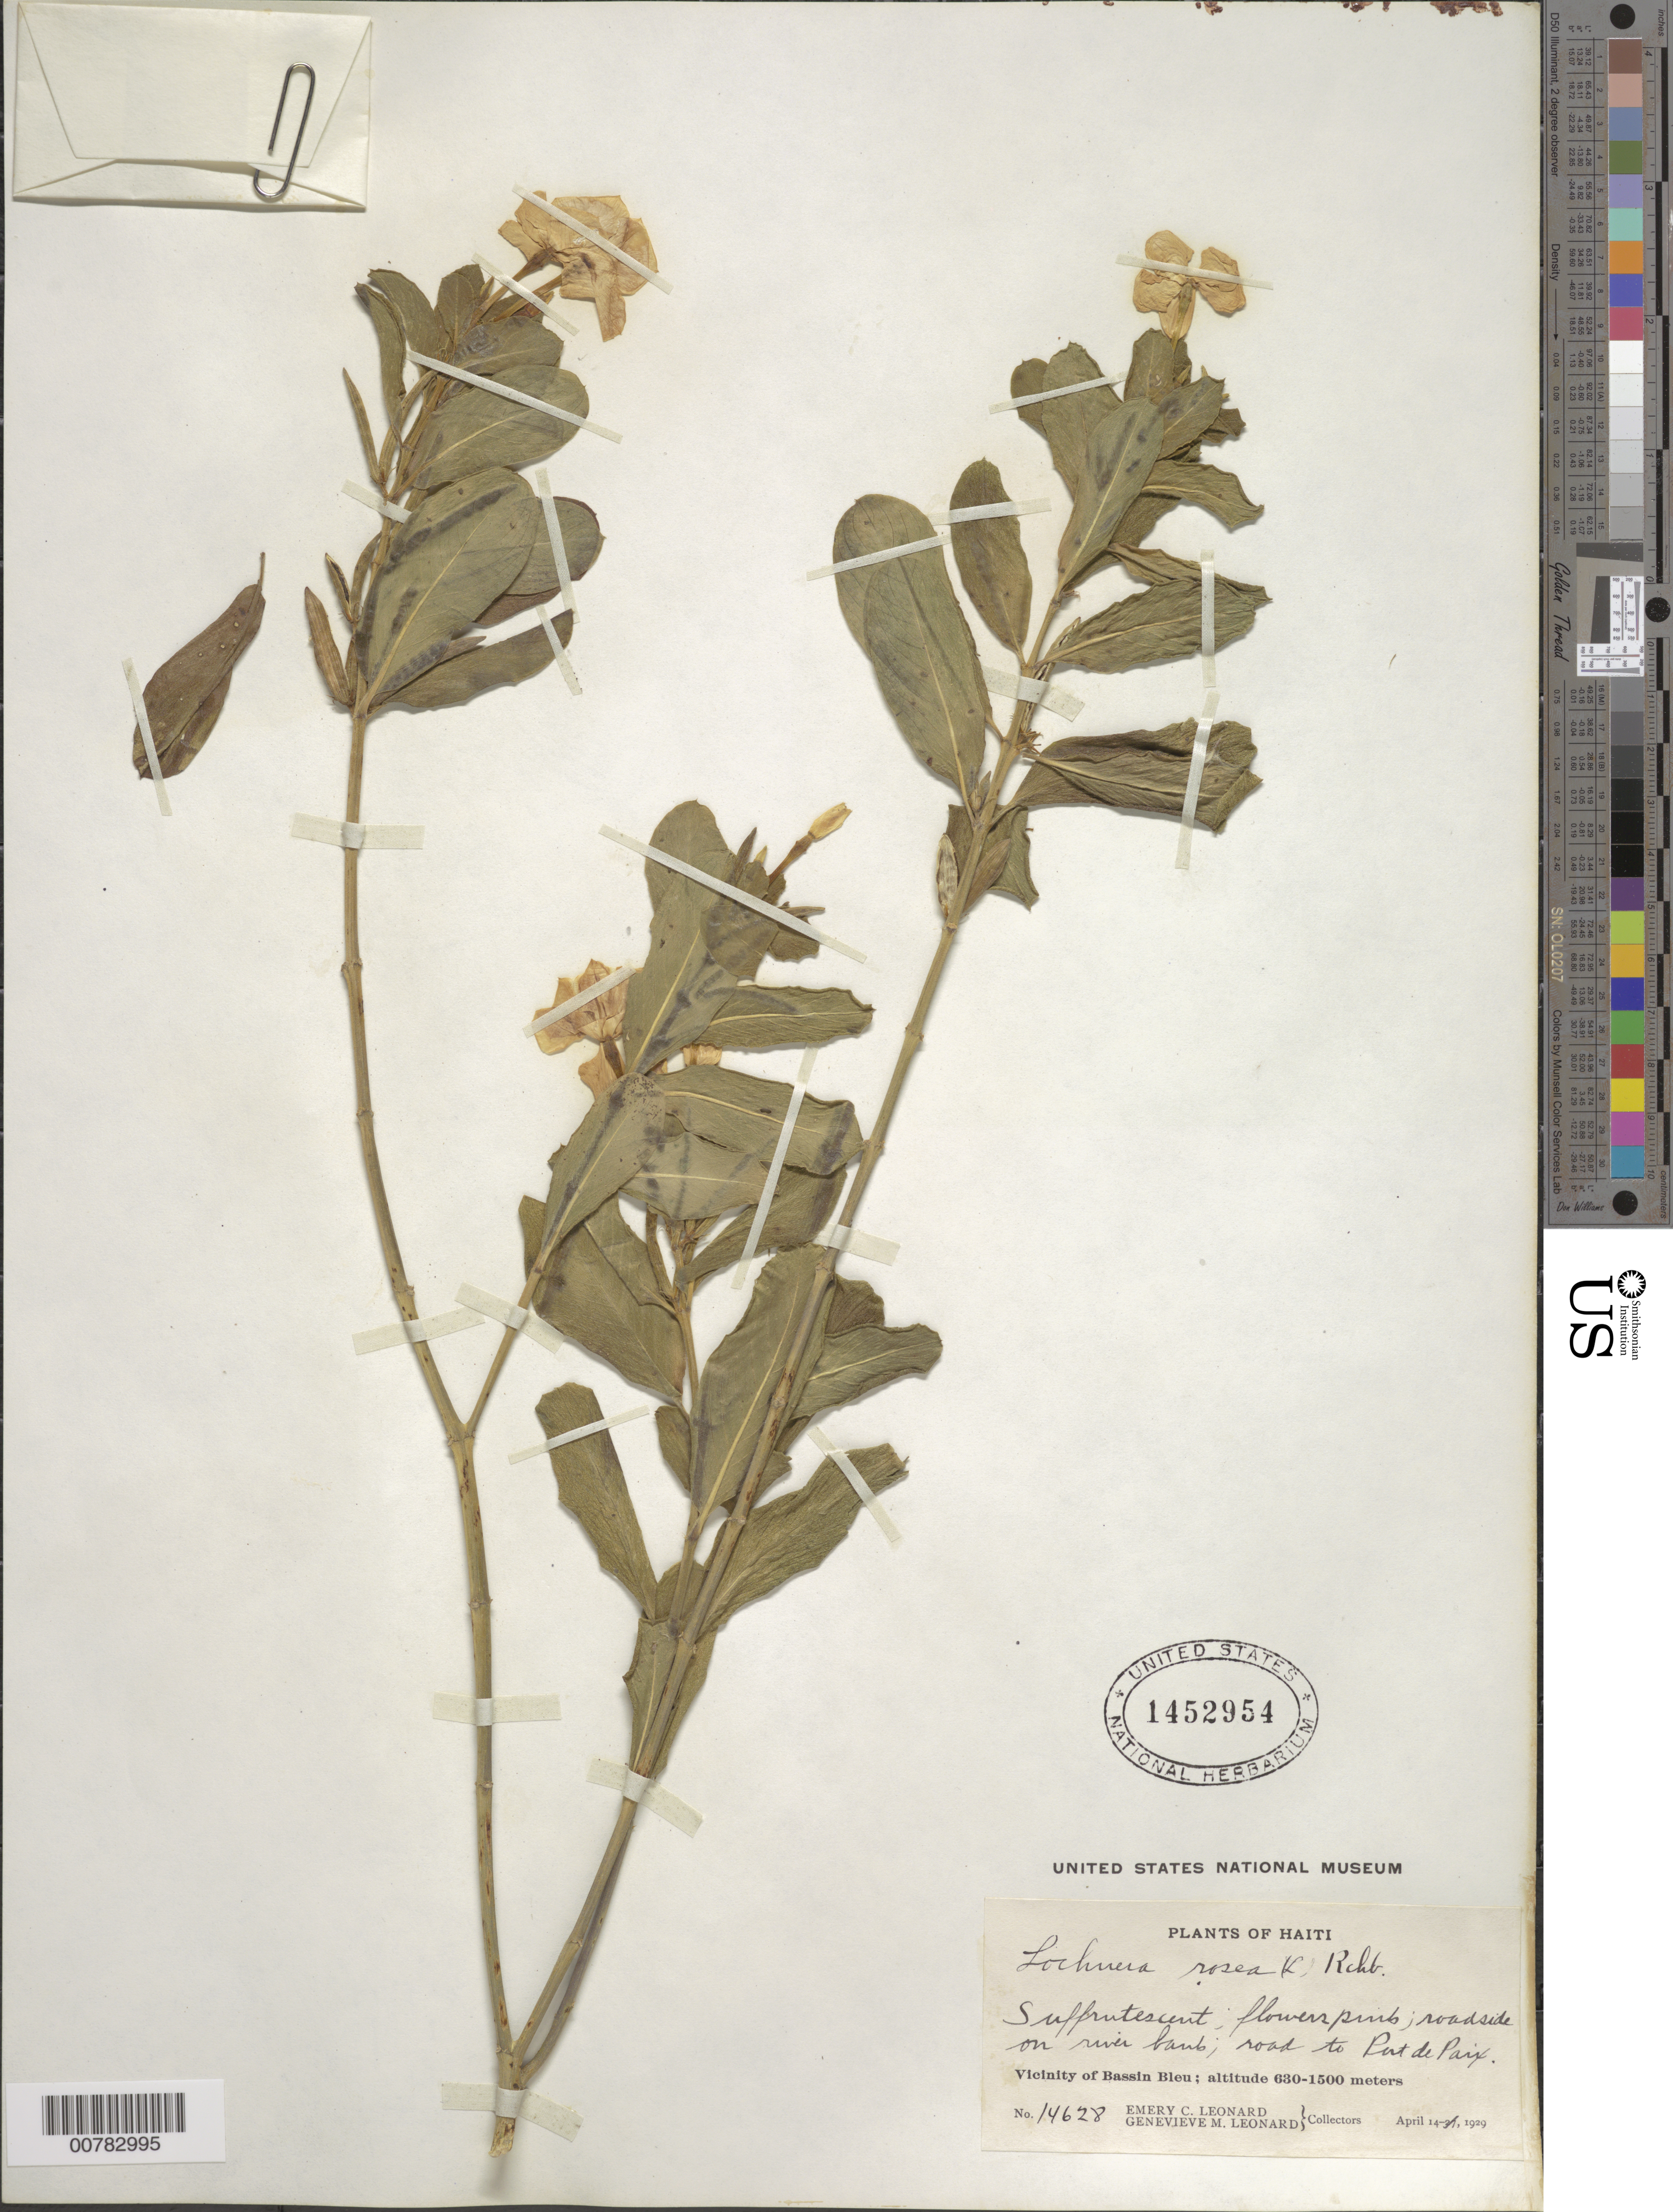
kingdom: Plantae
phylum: Tracheophyta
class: Magnoliopsida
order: Gentianales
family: Apocynaceae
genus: Catharanthus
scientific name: Catharanthus roseus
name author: (L.) G. Don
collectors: E. C. Leonard & G. M. Leonard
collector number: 14628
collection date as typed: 14 Apr 1929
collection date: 1929-04-14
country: Haiti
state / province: Nord-Ouest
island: Hispaniola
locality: Vicinity of Bassin Bleu, road to Port de Paix.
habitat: Roadside on river bank.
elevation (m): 630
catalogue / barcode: US 1452954